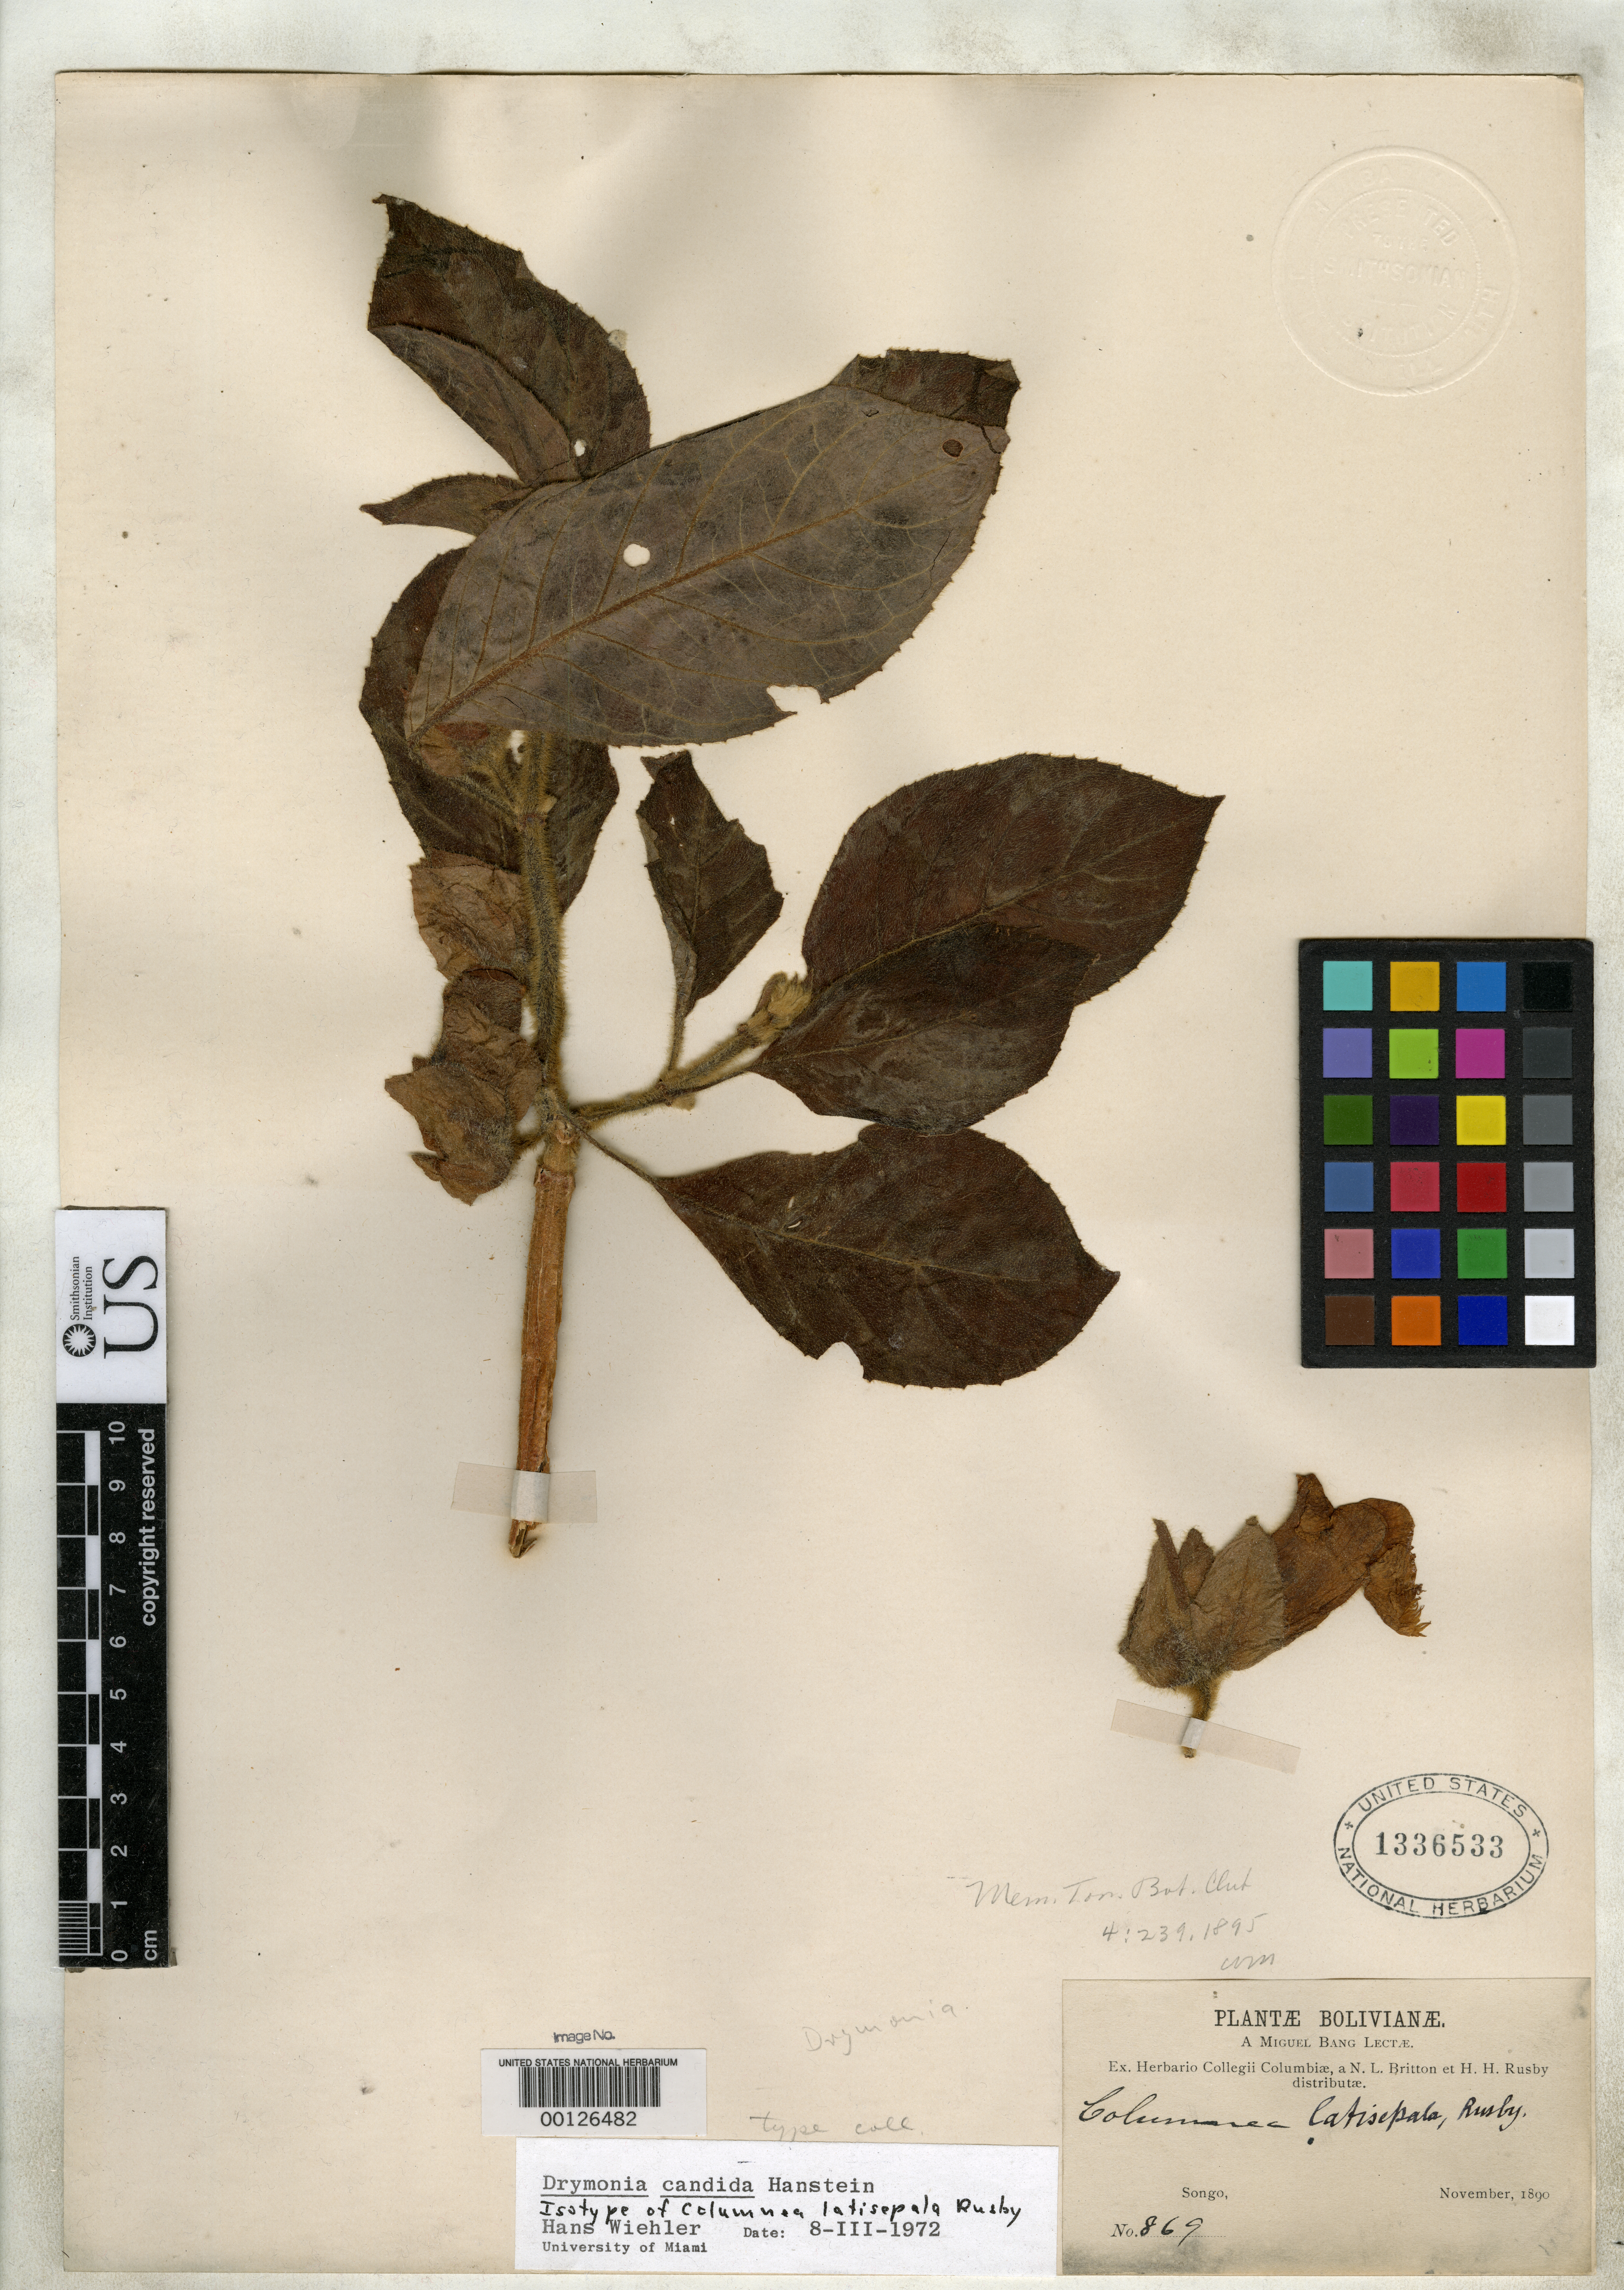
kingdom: Plantae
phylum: Tracheophyta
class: Magnoliopsida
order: Lamiales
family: Gesneriaceae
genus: Columnea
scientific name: Columnea latisepala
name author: Rusby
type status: Isotype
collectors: M. Bang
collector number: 869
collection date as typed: Nov 1890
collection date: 1890-11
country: Bolivia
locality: Songo.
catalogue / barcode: US 1336533